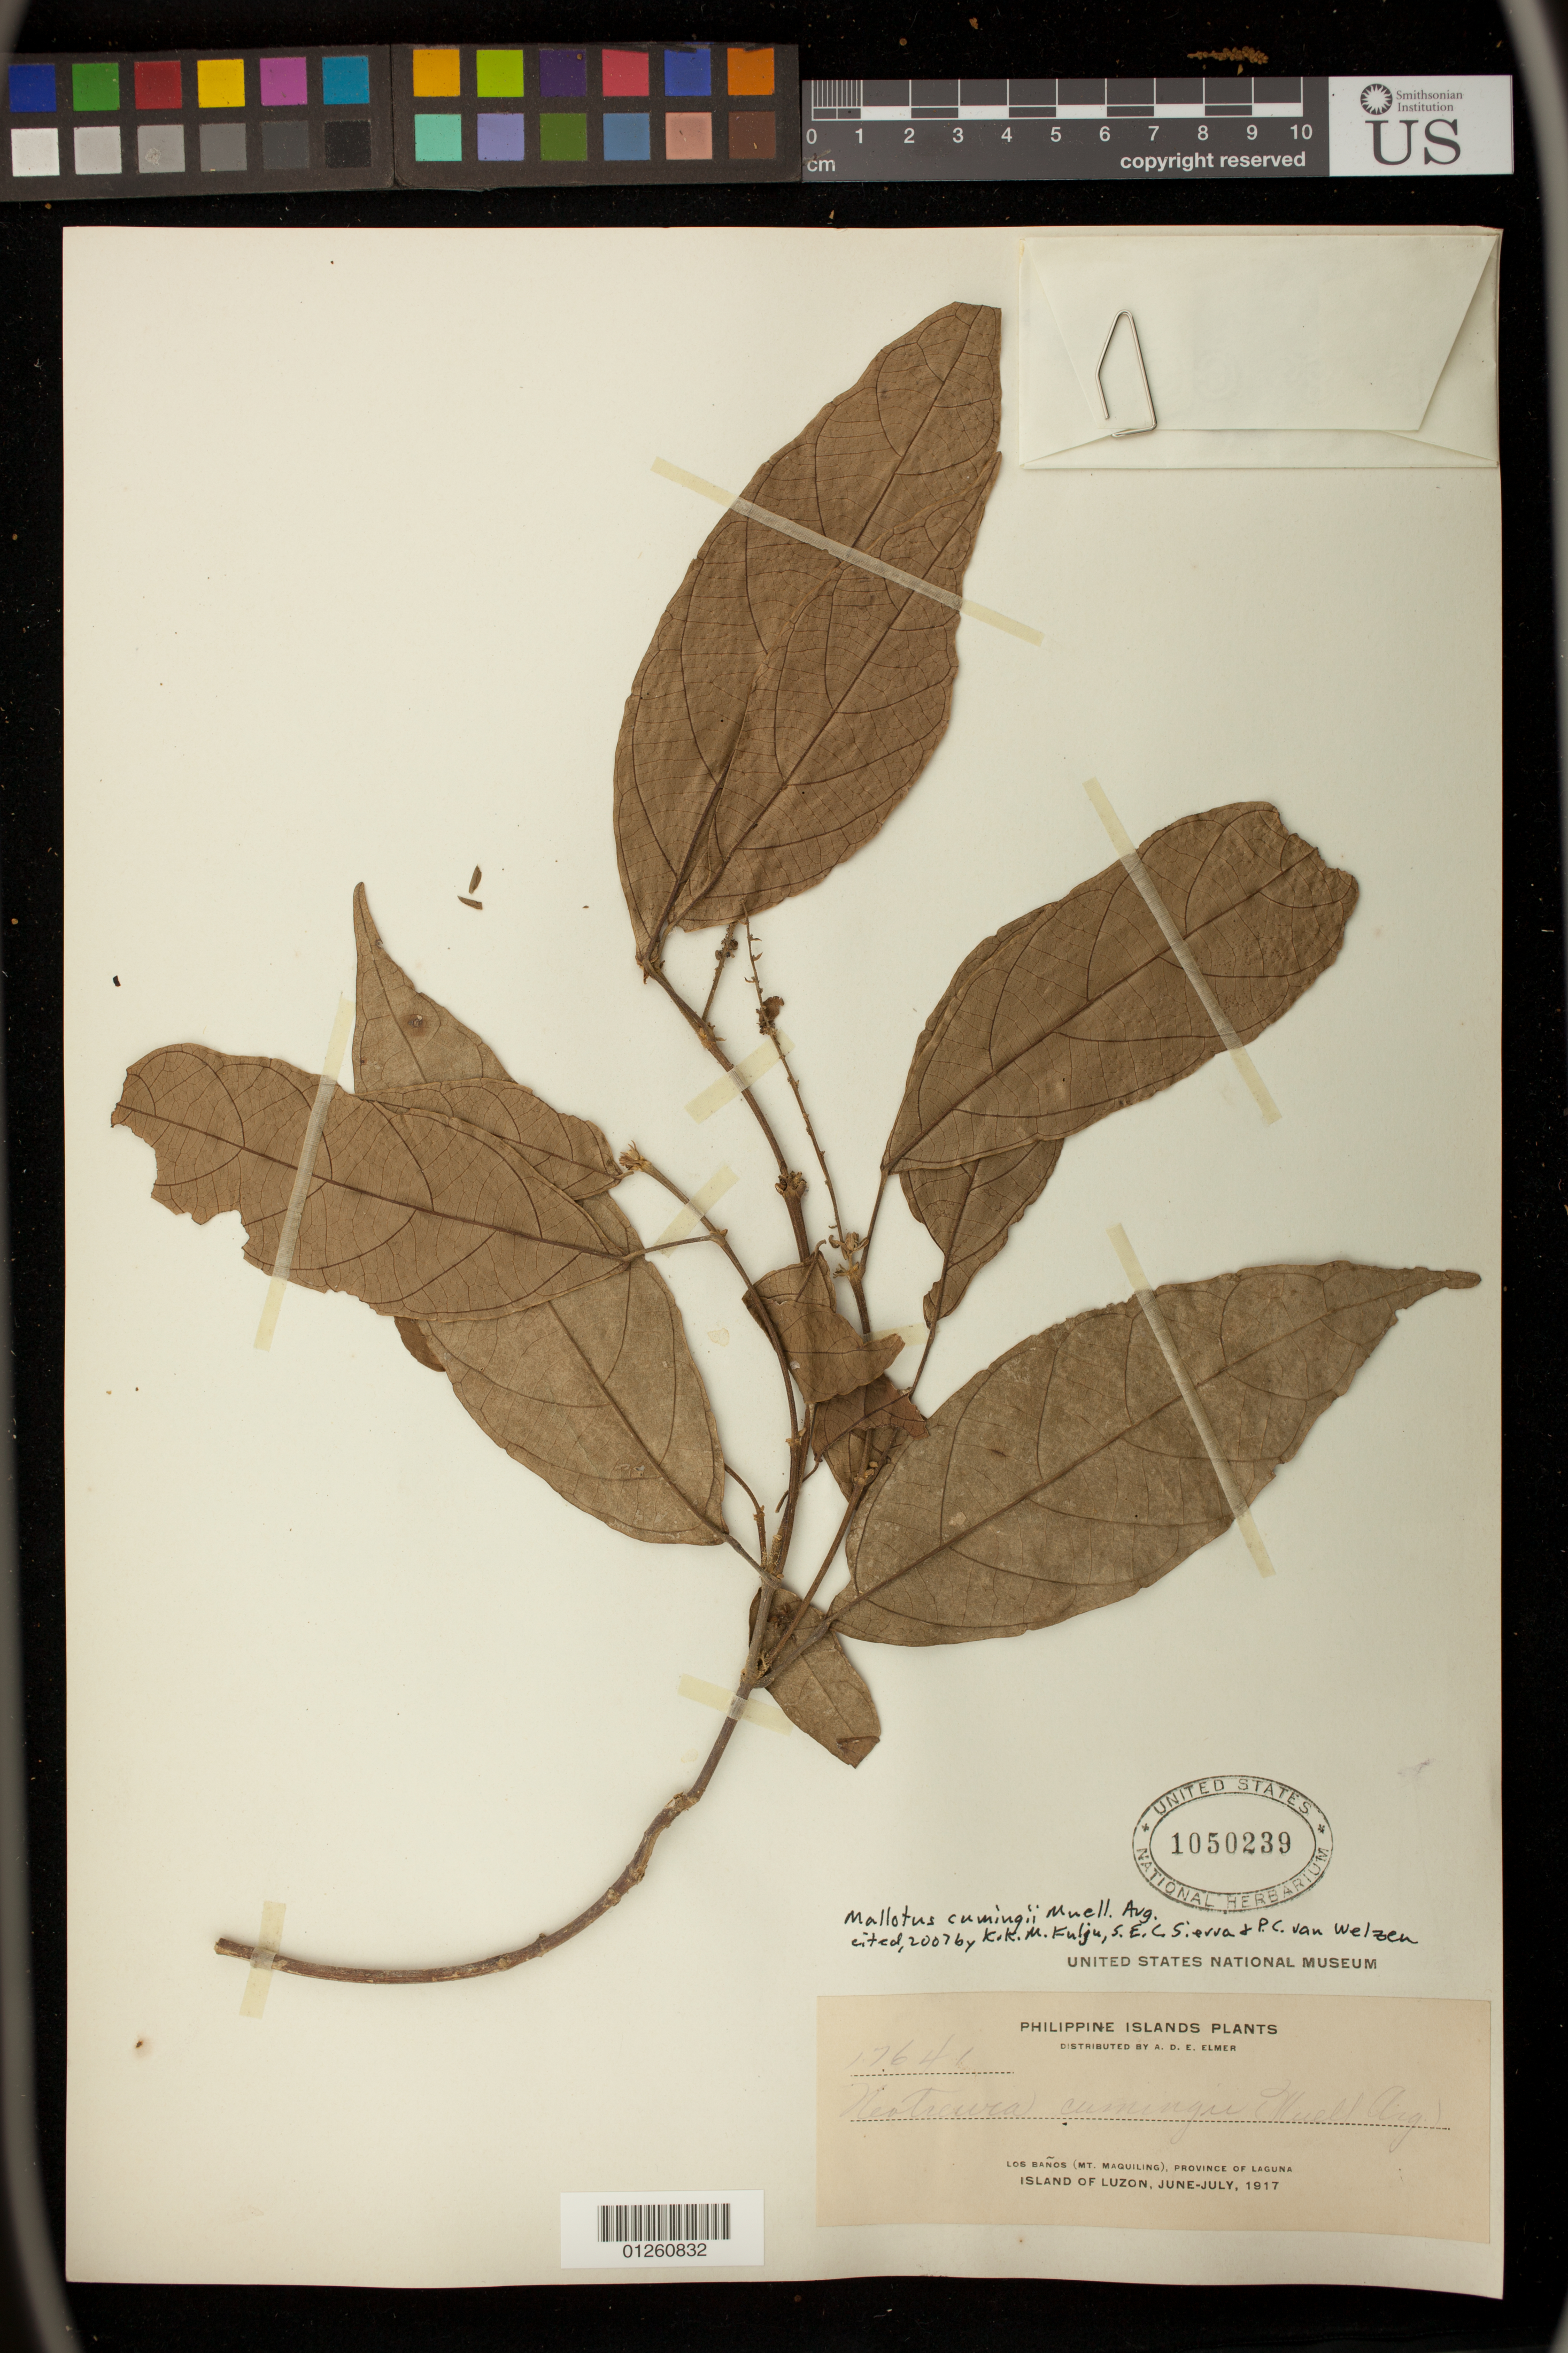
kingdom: Plantae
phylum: Tracheophyta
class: Magnoliopsida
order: Malpighiales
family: Euphorbiaceae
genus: Mallotus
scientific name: Mallotus cumingii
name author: Müll. Arg.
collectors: A. D. E. Elmer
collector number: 17641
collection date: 1917-06/1917-07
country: Philippines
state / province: Calabarzon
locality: Los Banos (Mt. Maquiling) Province of Laguna Island of Luzon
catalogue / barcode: US 1050239